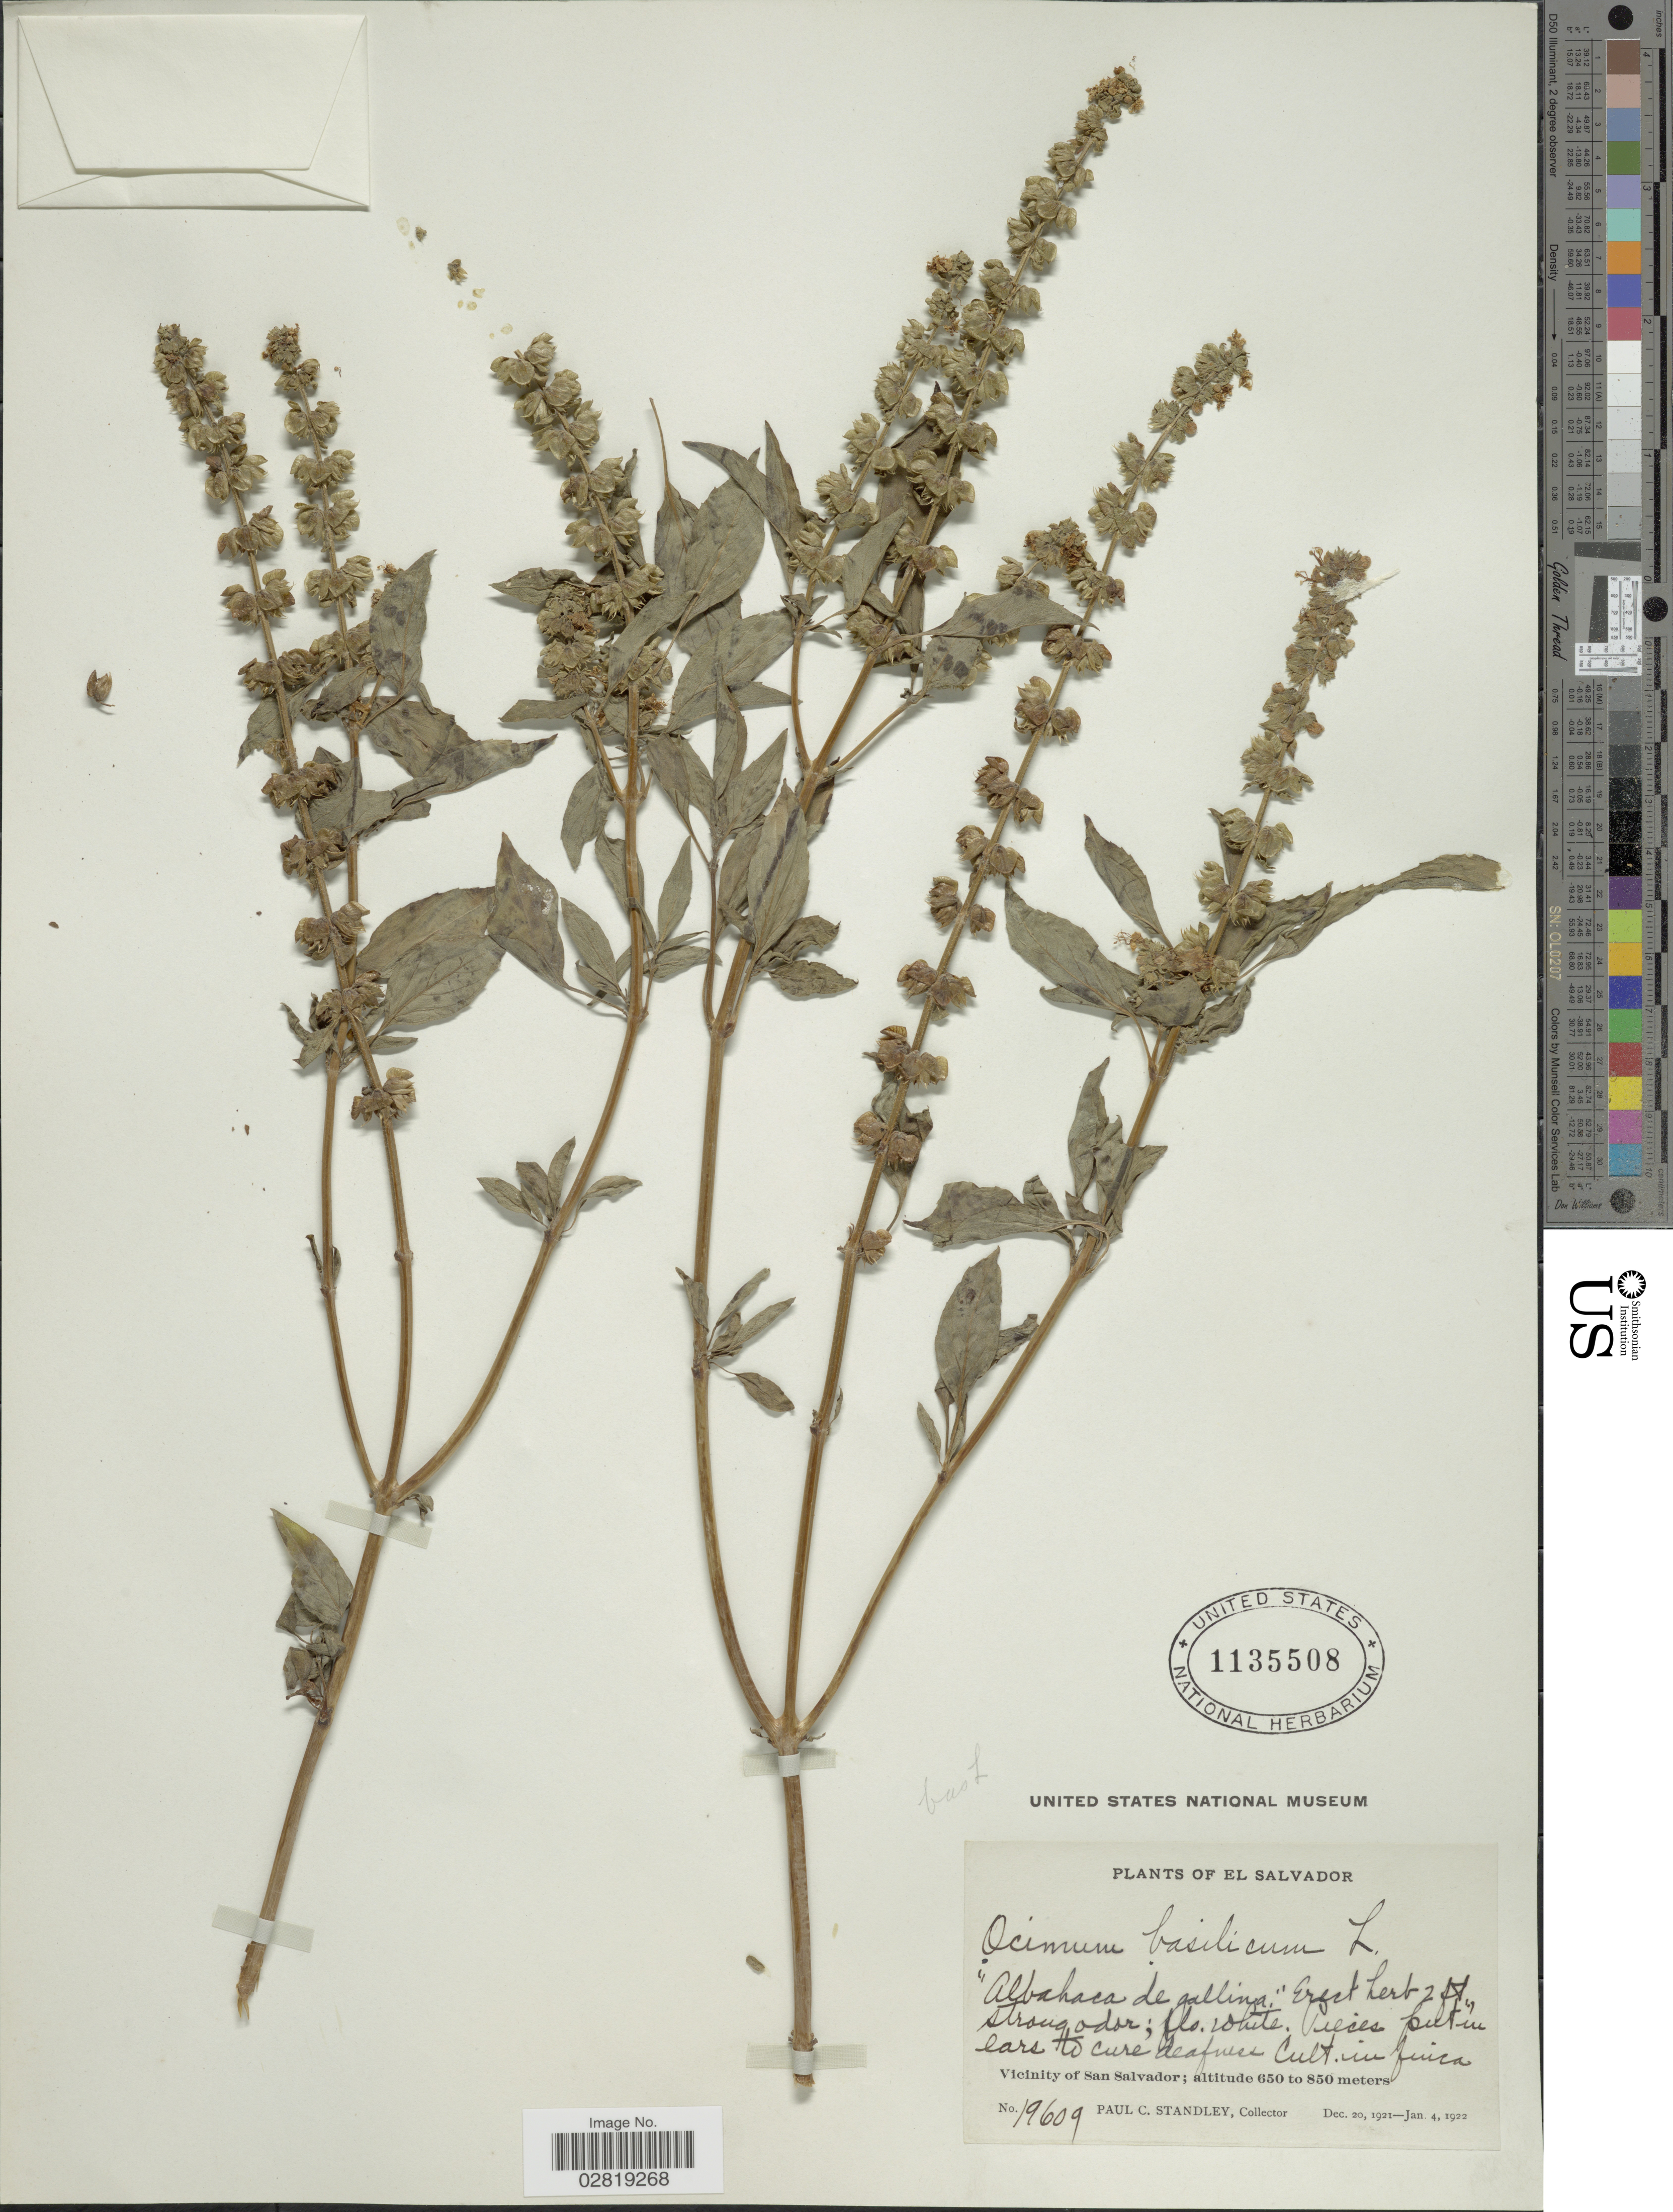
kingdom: Plantae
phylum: Tracheophyta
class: Magnoliopsida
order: Lamiales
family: Lamiaceae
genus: Ocimum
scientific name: Ocimum basilicum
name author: L.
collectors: P. C. Standley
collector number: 19609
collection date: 1922-01-04/1922-12-20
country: El Salvador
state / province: San Salvador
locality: Vicinity of San Salvador.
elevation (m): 650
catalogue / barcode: US 1135508